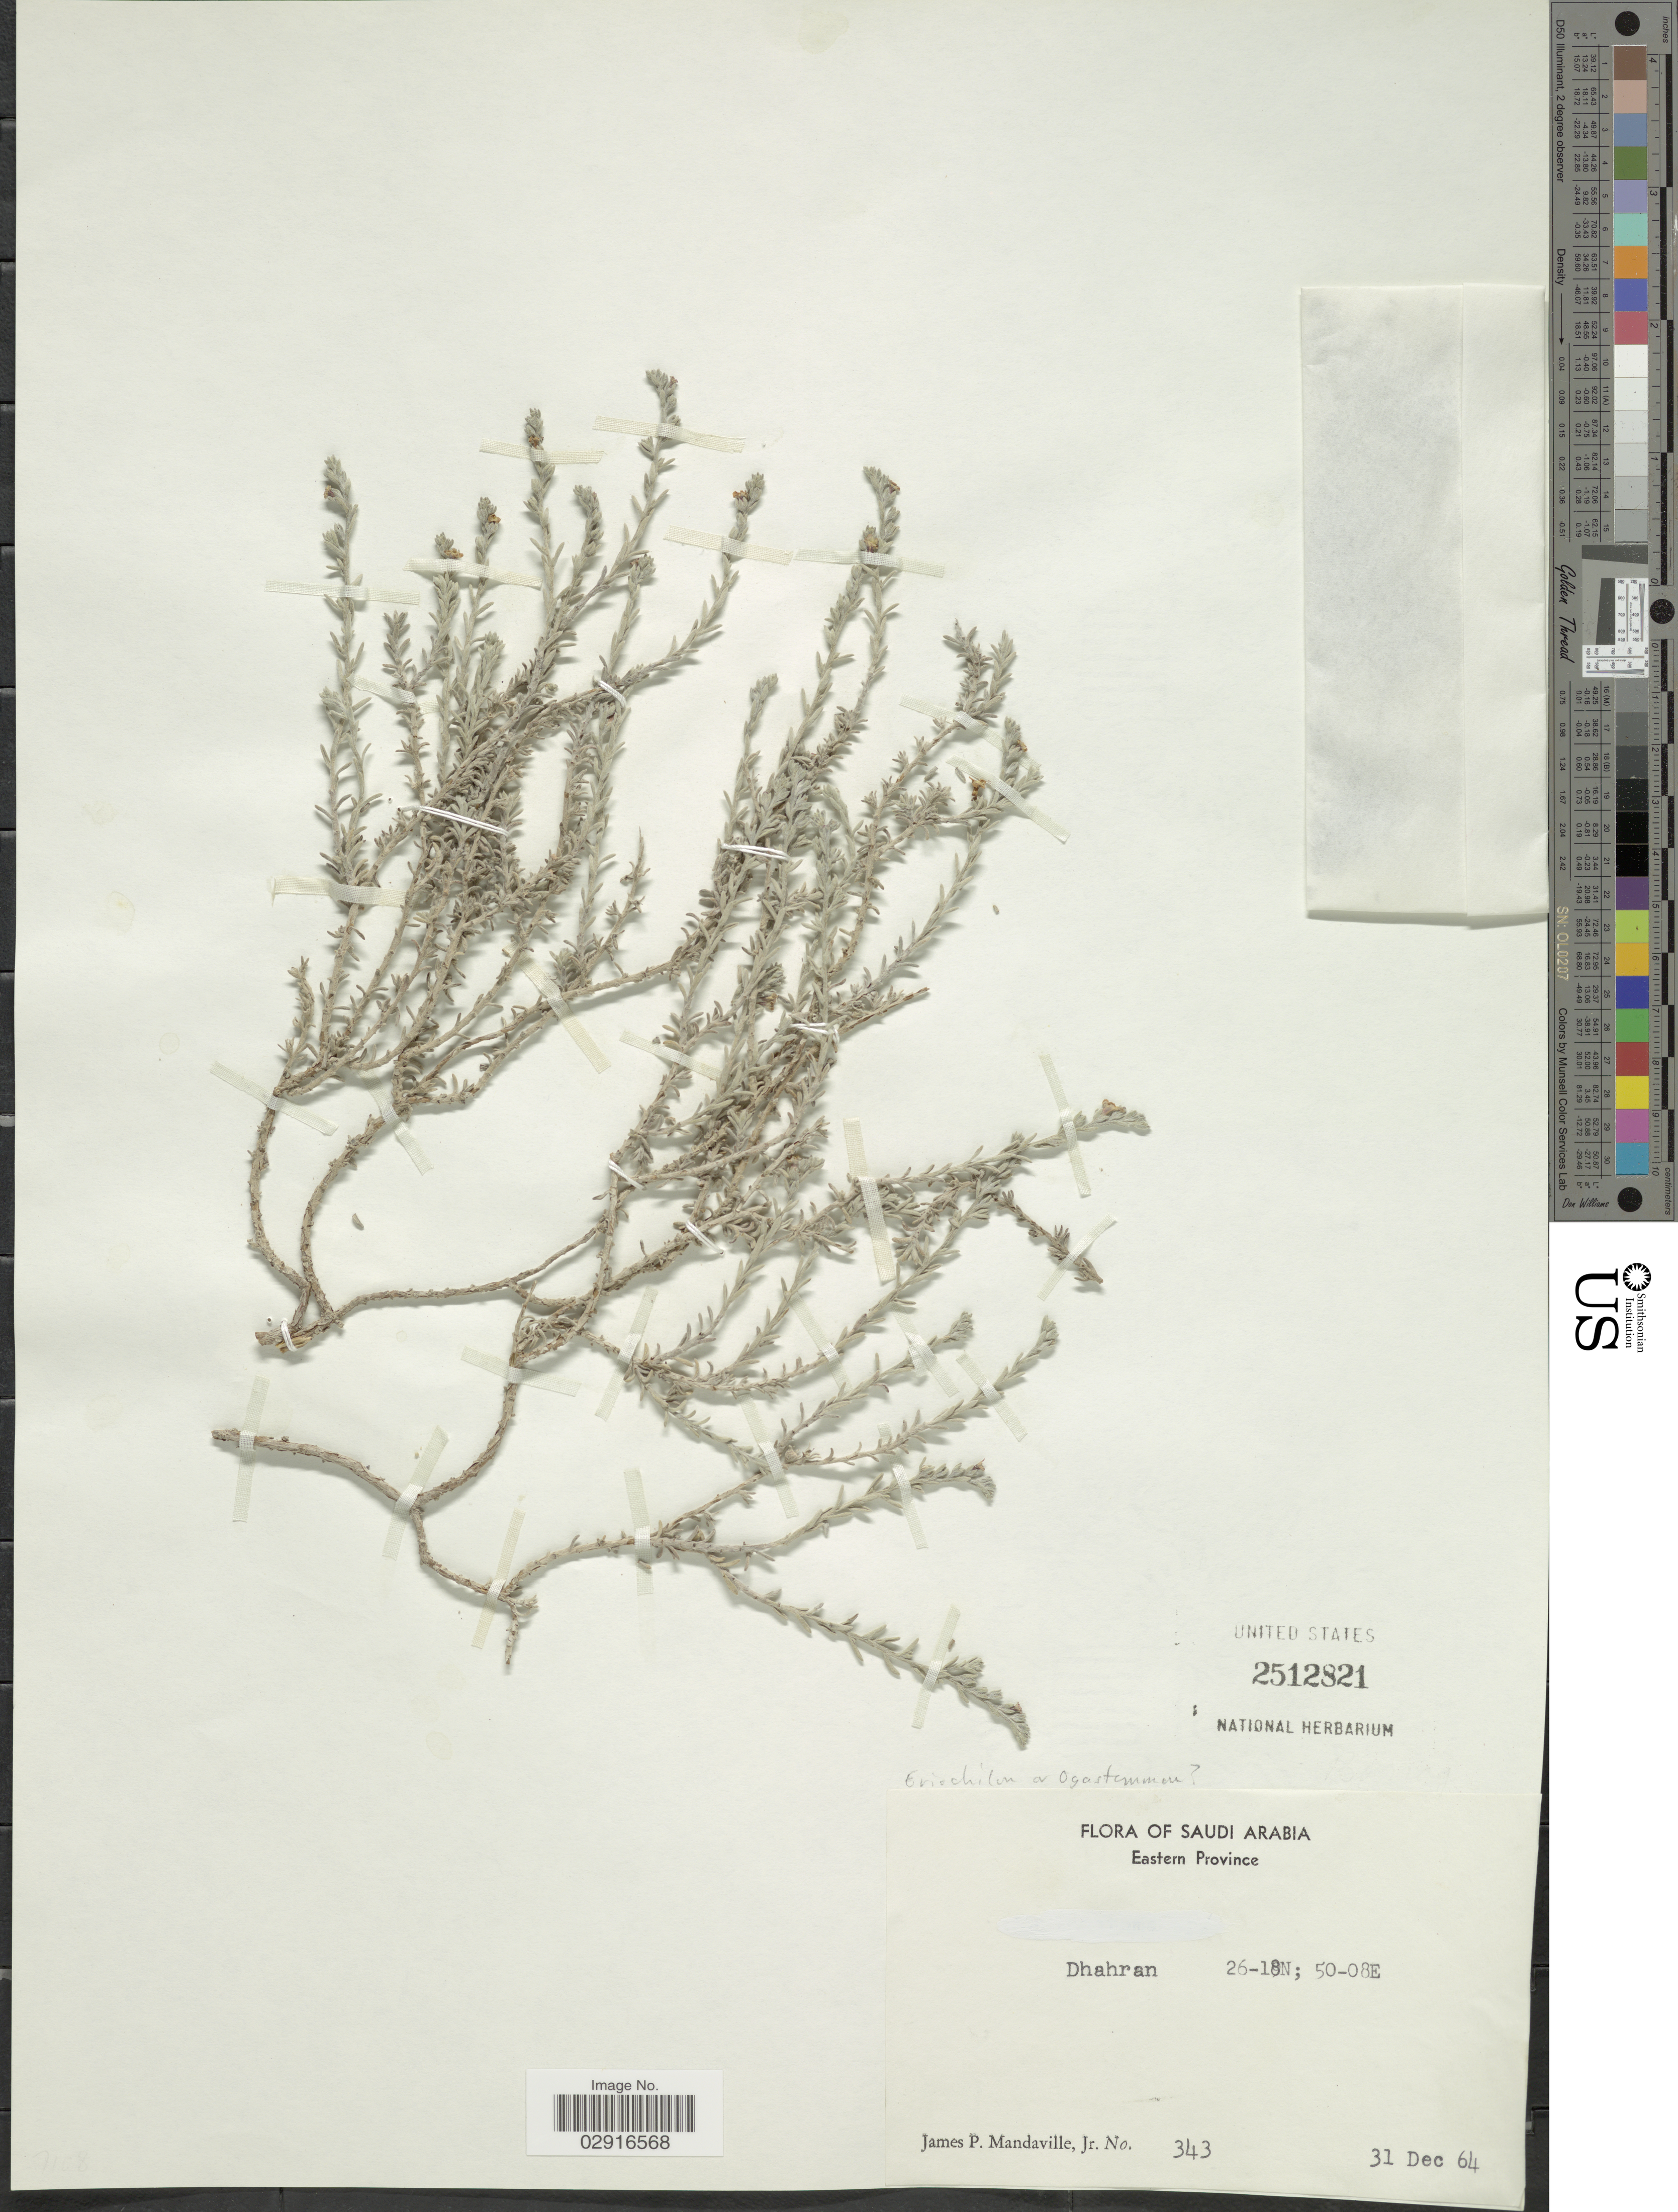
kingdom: Plantae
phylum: Tracheophyta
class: Magnoliopsida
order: Boraginales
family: Boraginaceae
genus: Echiochilon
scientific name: Echiochilon sp.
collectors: J. Mandaville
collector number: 343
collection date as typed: Transcribed d/m/y: 31/12/64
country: Saudi Arabia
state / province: Ash Sharqiyah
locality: Eastern Province. Dhahran.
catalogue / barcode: US 2512821